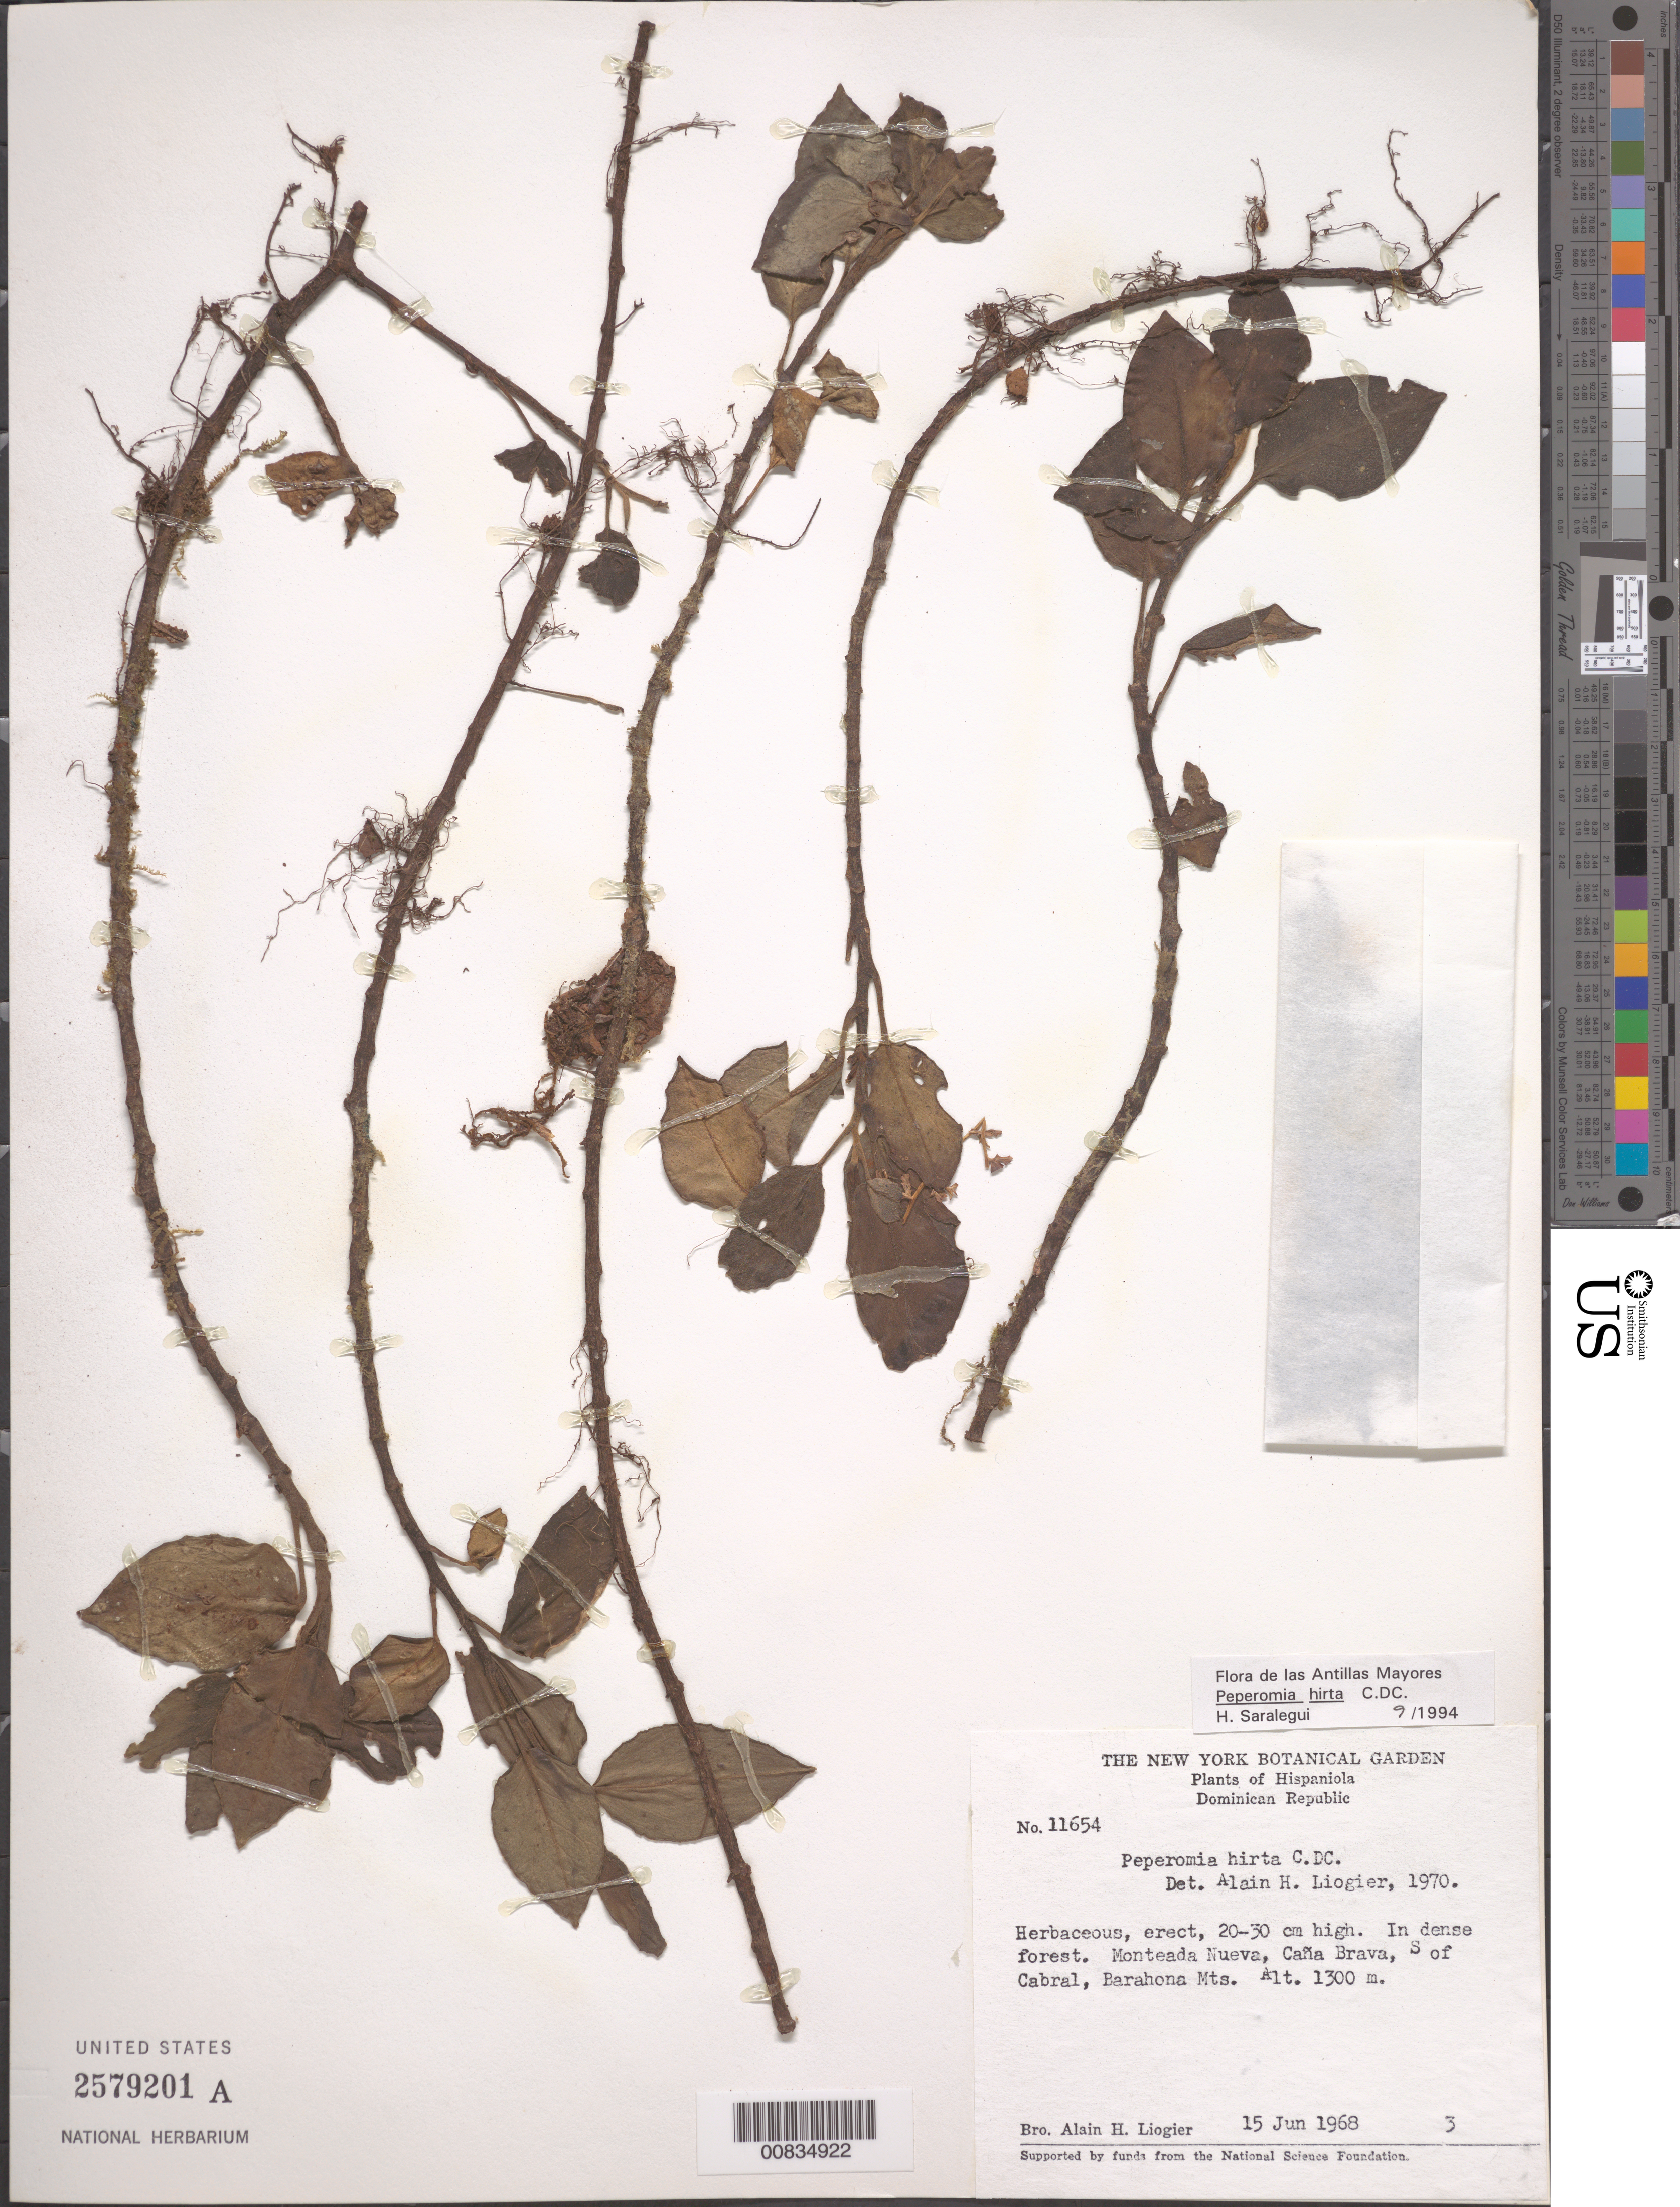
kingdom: Plantae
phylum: Tracheophyta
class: Magnoliopsida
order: Piperales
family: Piperaceae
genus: Peperomia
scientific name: Peperomia hirta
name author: C. DC.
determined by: Saralegui Boza, H., (HAJB), Jardin Botanico Nacional (Habana)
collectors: A. H. Liogier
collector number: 11654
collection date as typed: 15 Jun 1968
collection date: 1968-06-15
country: Dominican Republic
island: Hispaniola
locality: Monteada Nueva, Caña Brava, S of Cabral, Barahona Mts.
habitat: In dense forest.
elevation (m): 1300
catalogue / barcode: US 2579201A